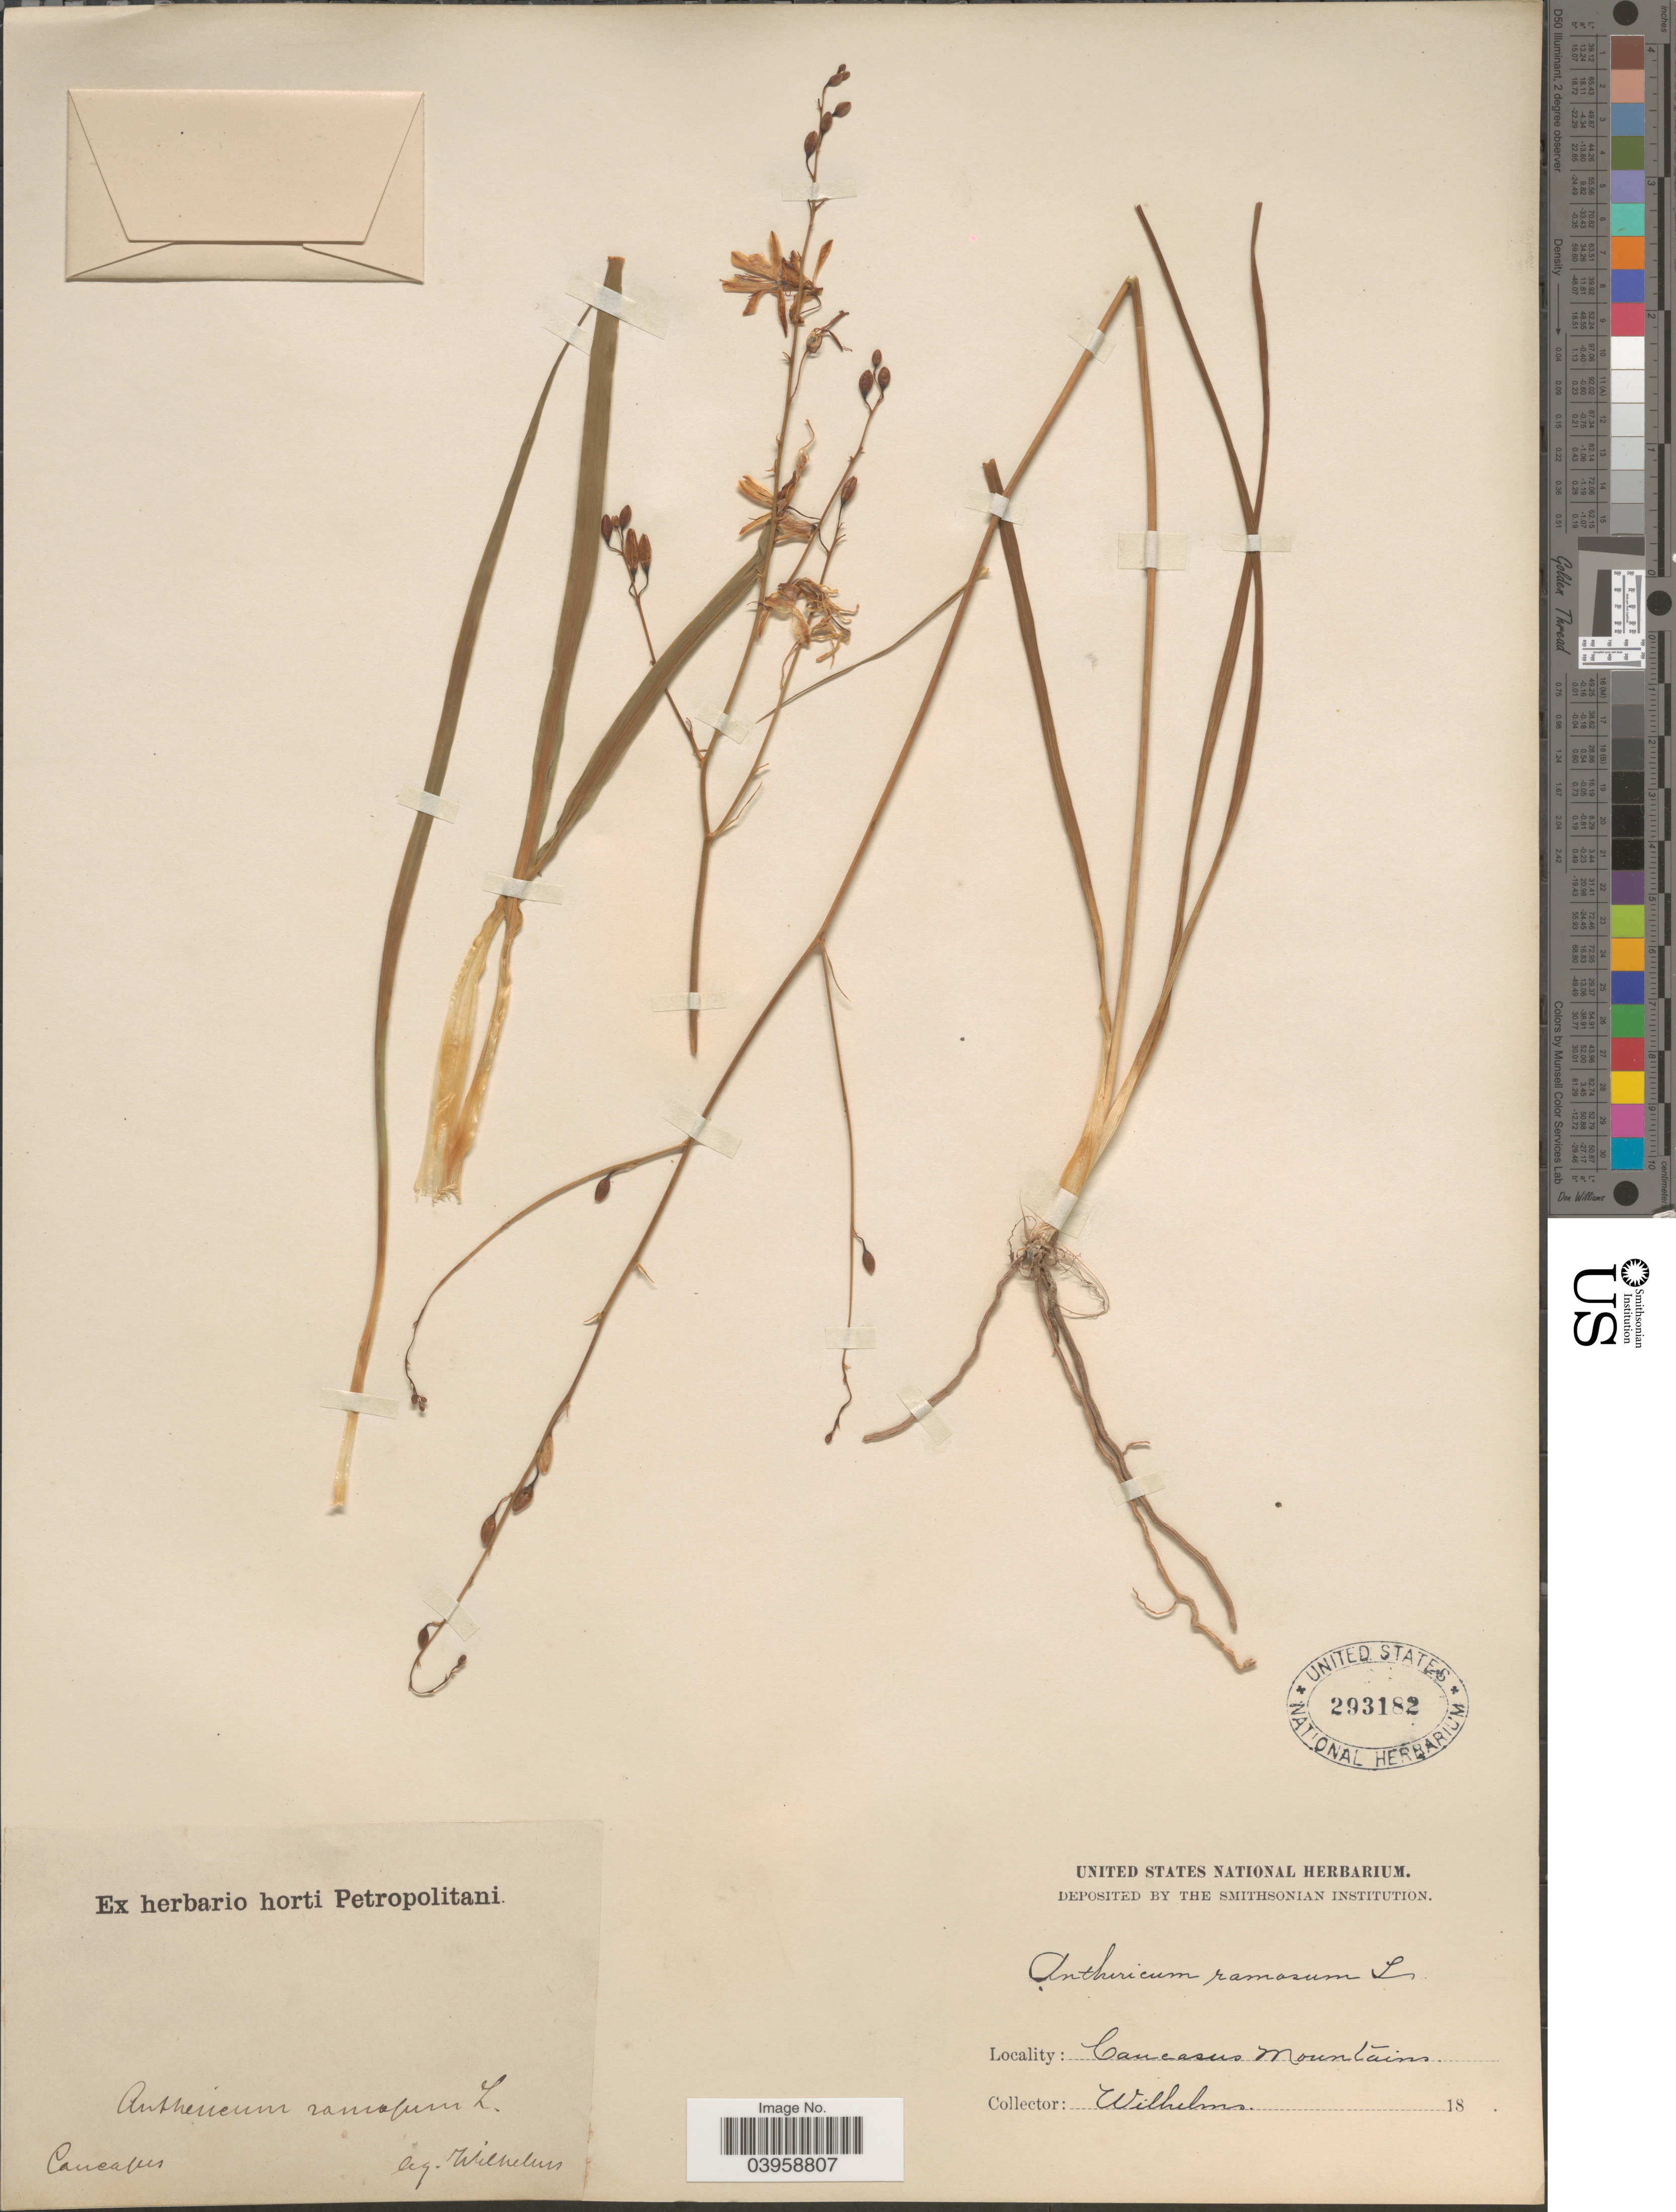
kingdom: Plantae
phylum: Tracheophyta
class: Liliopsida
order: Asparagales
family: Asparagaceae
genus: Anthericum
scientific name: Anthericum ramosum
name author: L.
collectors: C. Wilhelms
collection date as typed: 18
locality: Caucasus Mountains.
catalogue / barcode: US 293182